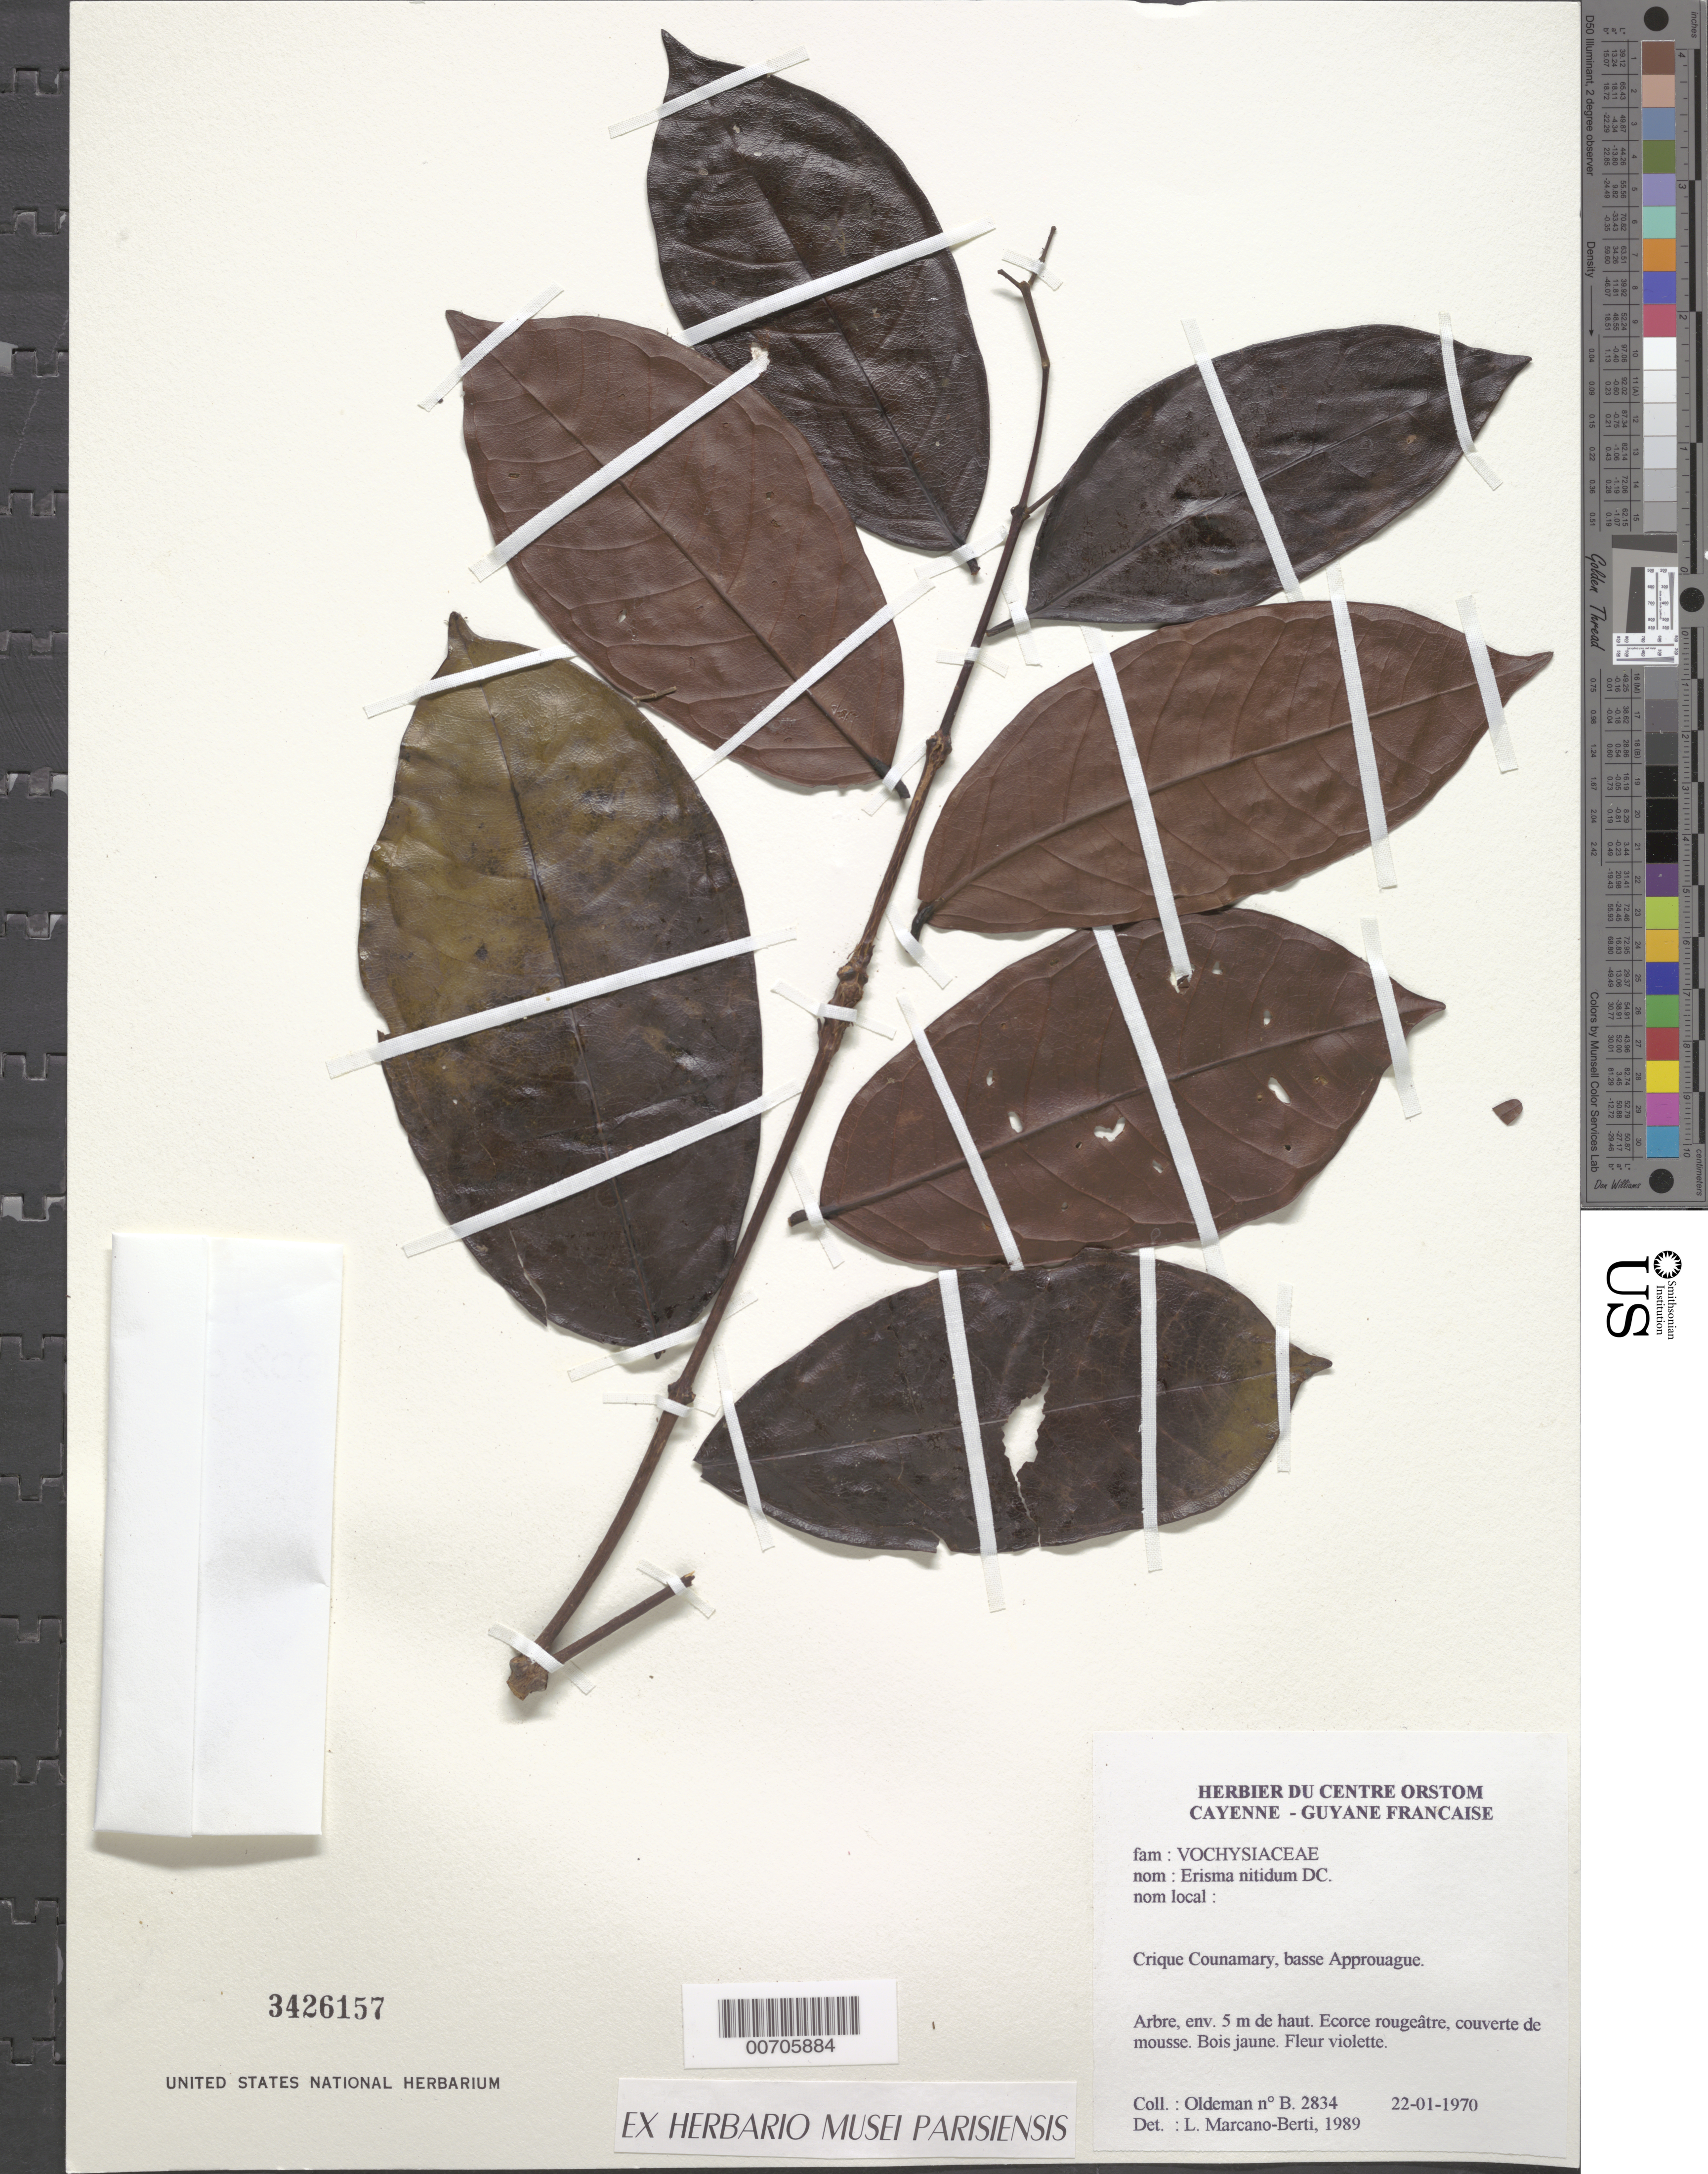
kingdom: Plantae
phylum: Tracheophyta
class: Magnoliopsida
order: Myrtales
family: Vochysiaceae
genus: Erisma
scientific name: Erisma nitidum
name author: DC.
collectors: R. Oldeman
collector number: B 2834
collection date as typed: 22-Jan-70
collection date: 1970-01-22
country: French Guiana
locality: Crique Counamary, basse Approuague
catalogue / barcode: US 3426157